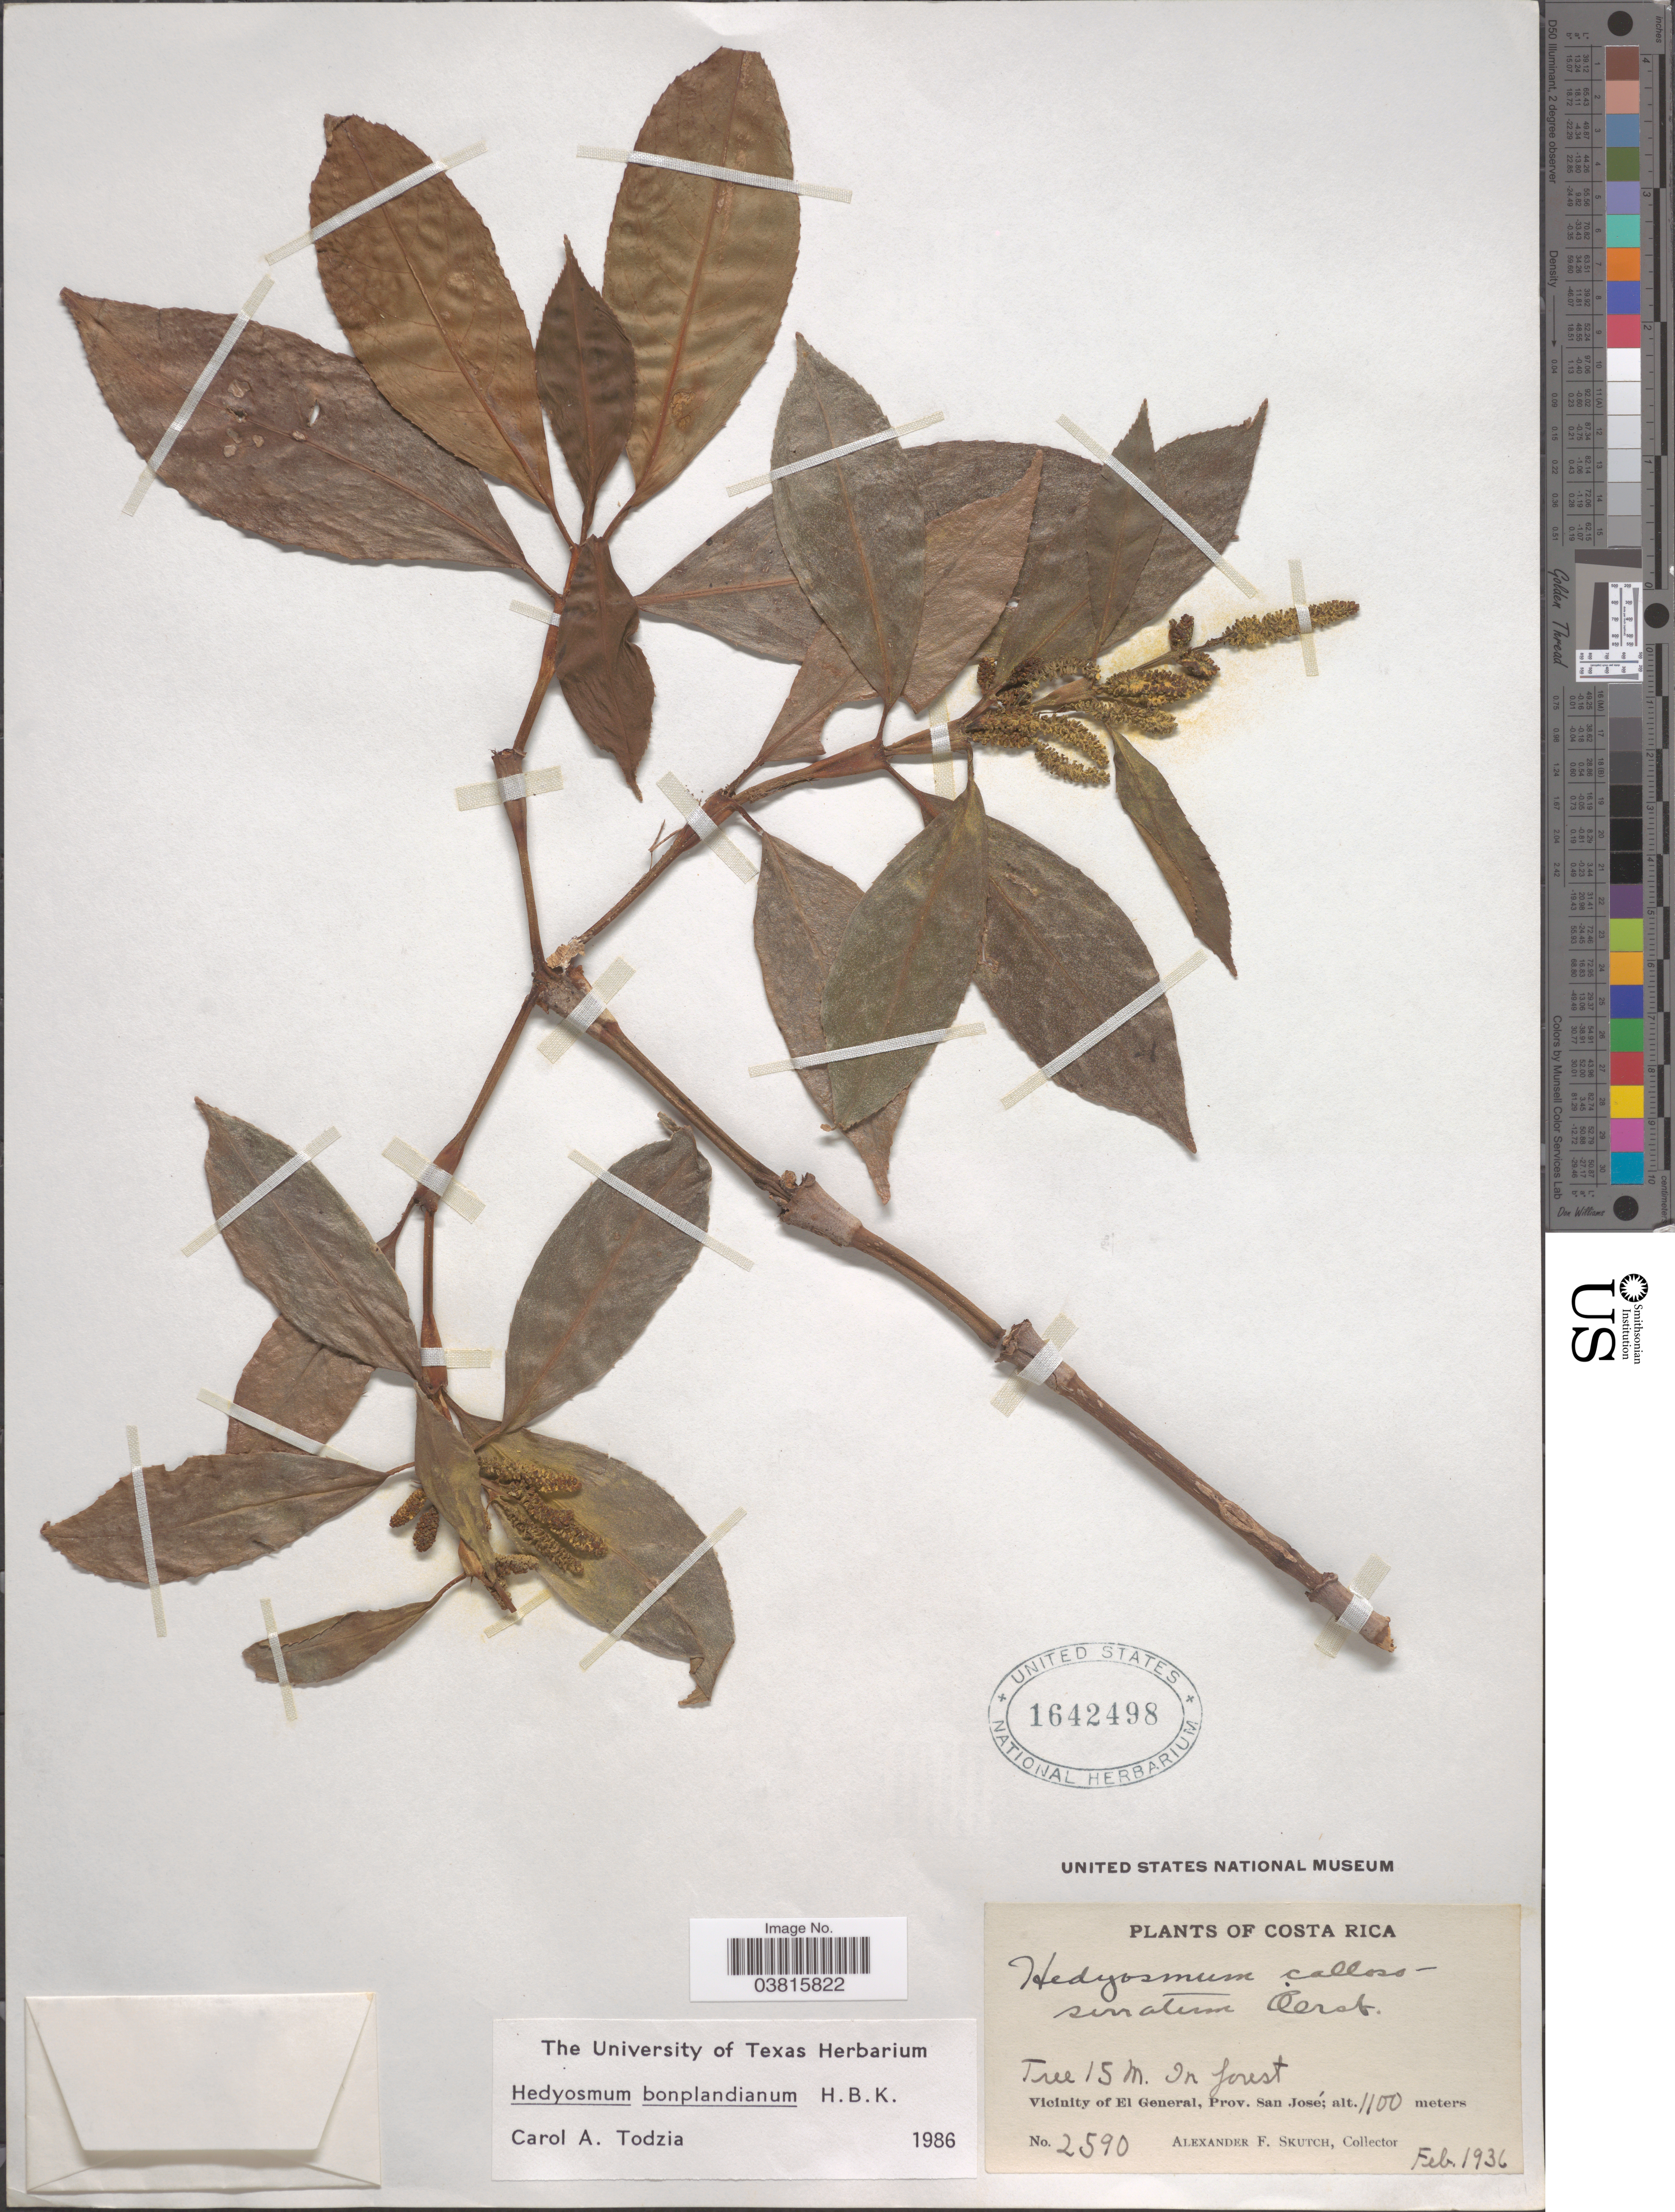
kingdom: Plantae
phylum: Tracheophyta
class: Magnoliopsida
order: Chloranthales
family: Chloranthaceae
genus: Hedyosmum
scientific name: Hedyosmum callososerratum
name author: Oerst.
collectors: A. F. Skutch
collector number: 2590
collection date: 1936-02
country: Costa Rica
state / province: San José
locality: Vicinity of El General.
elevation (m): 1100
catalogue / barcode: US 1642498